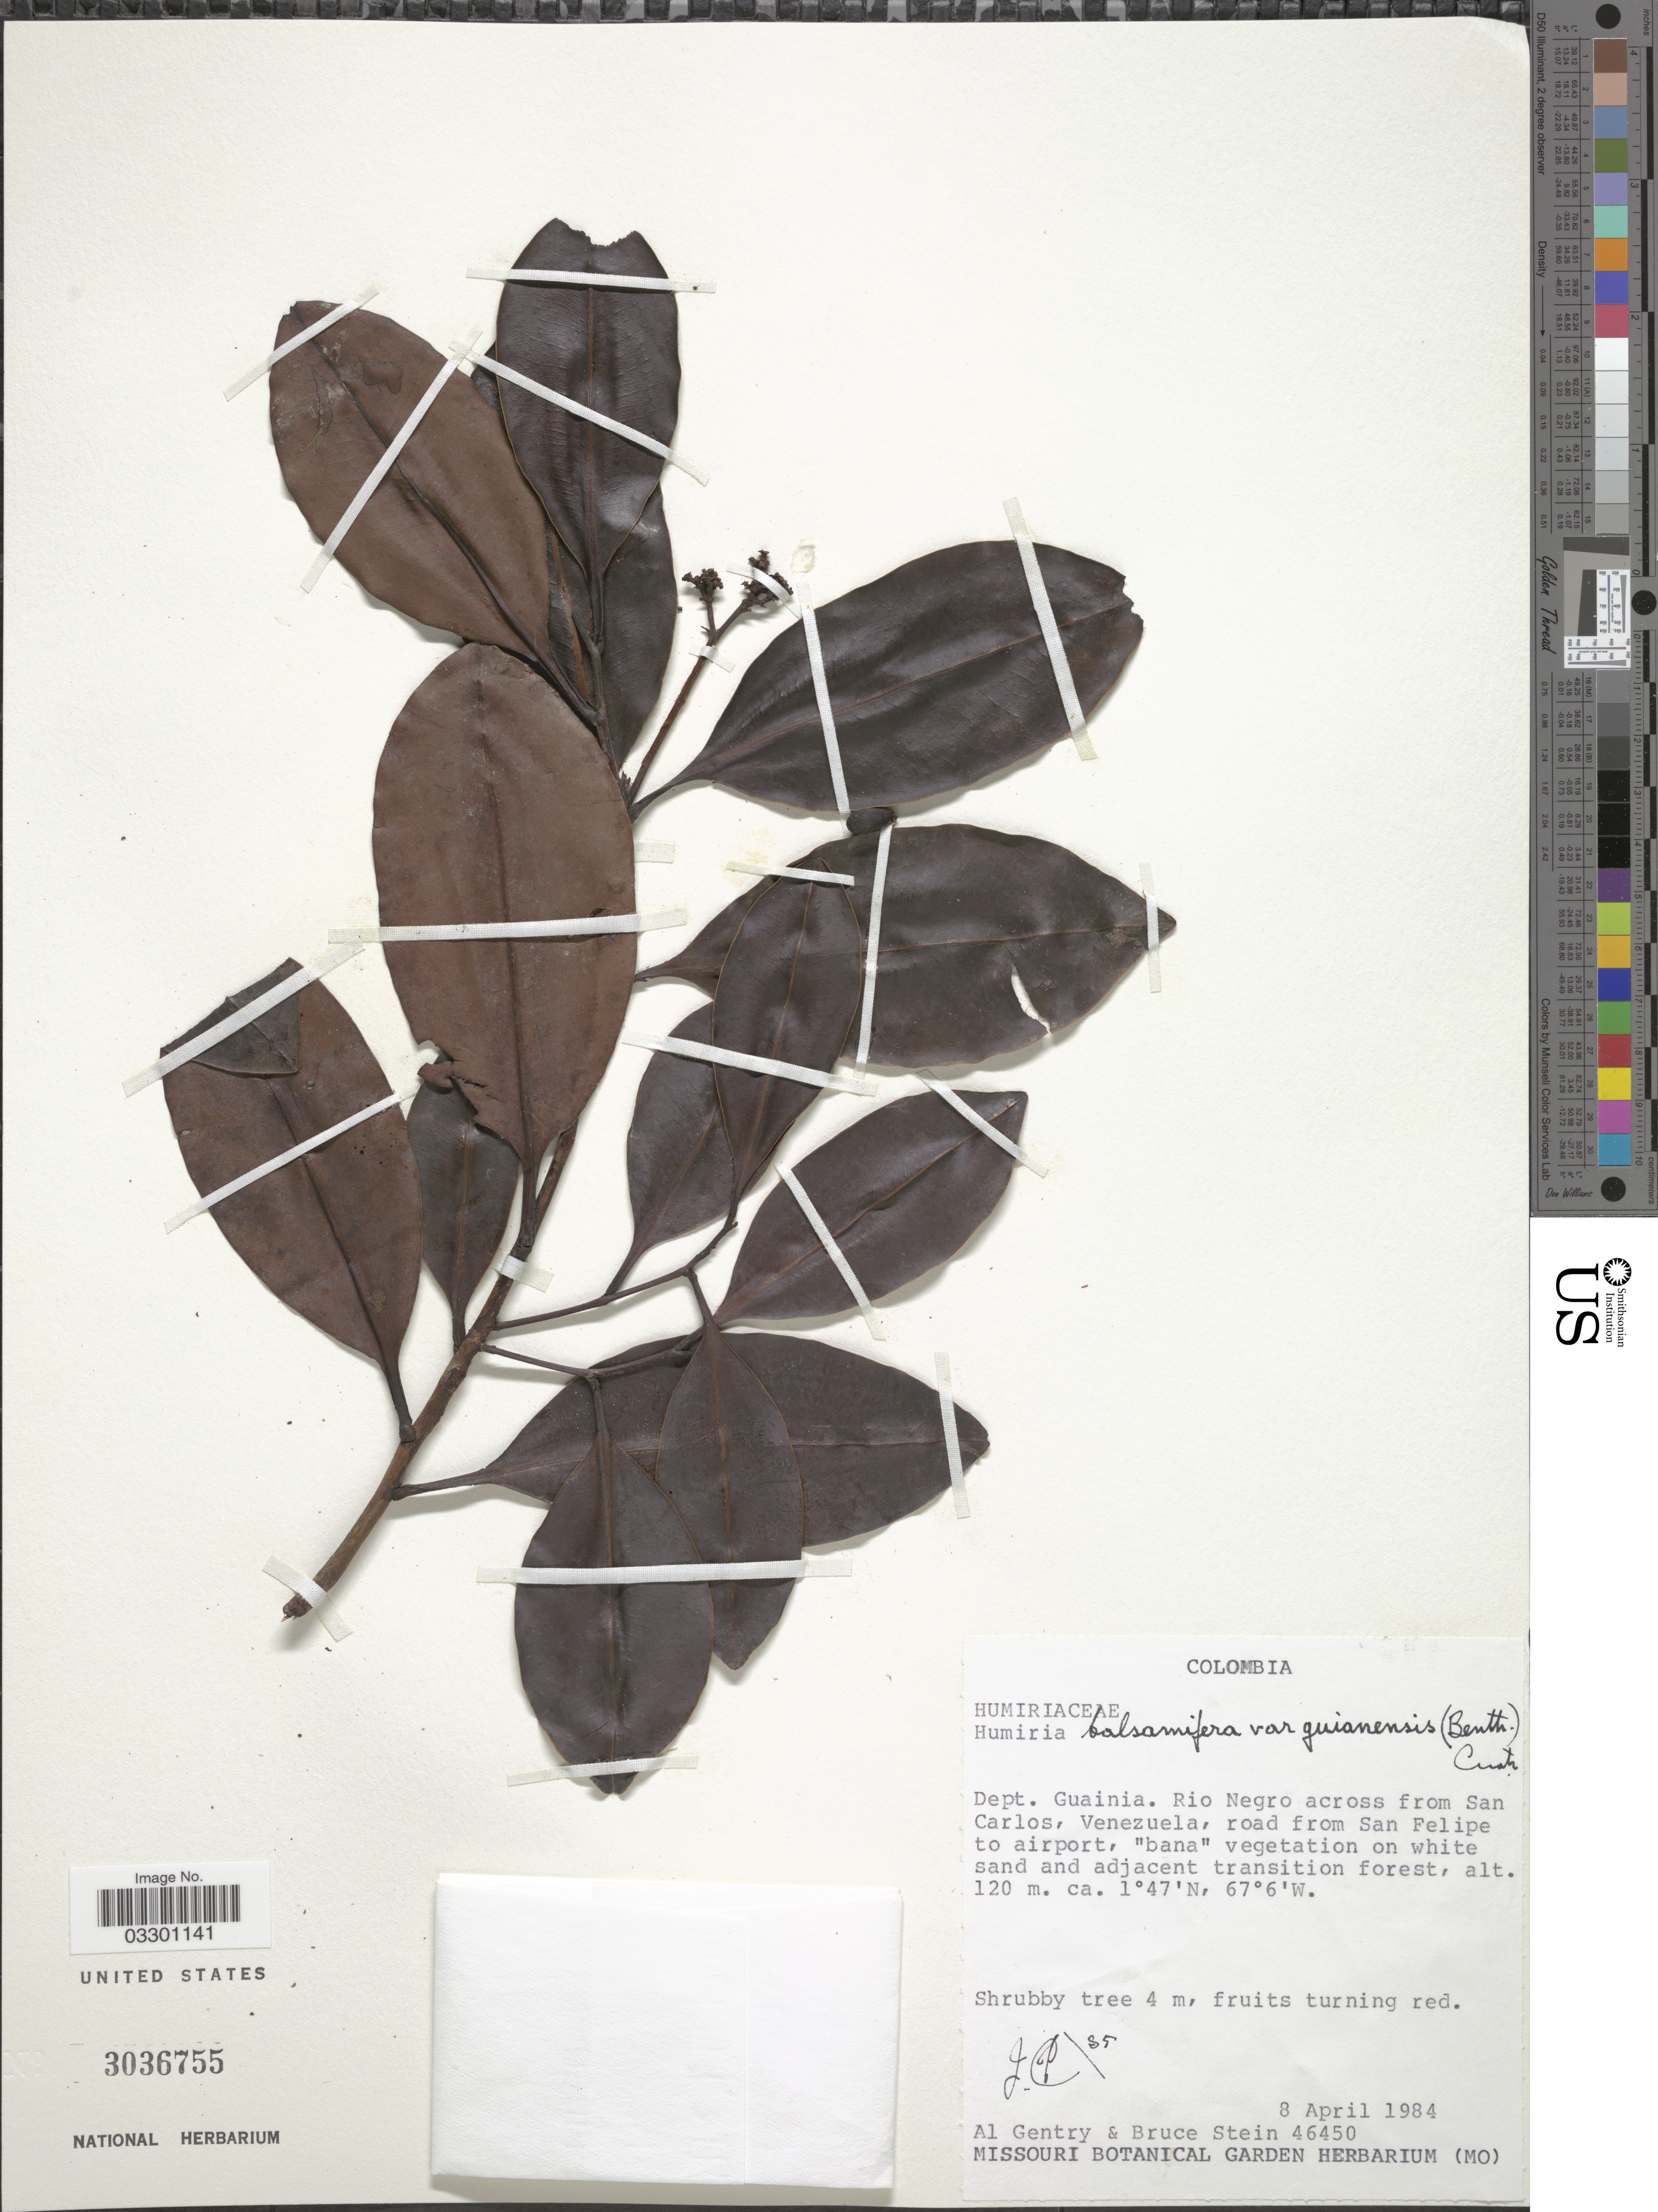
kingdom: Plantae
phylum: Tracheophyta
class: Magnoliopsida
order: Malpighiales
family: Humiriaceae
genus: Humiria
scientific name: Humiria balsamifera var. guianensis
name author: (Benth.) Cuatrec.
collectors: A. H. Gentry & B. A. Stein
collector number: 46450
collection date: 1984-04-08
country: Colombia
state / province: Guainía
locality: Dept. Guainia. Rio Negro across from San Carlos, Venezuela, road from San Felipe to airport, "bana" vegetation on white sand and adjacent transition forest.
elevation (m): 120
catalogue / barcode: US 3036755